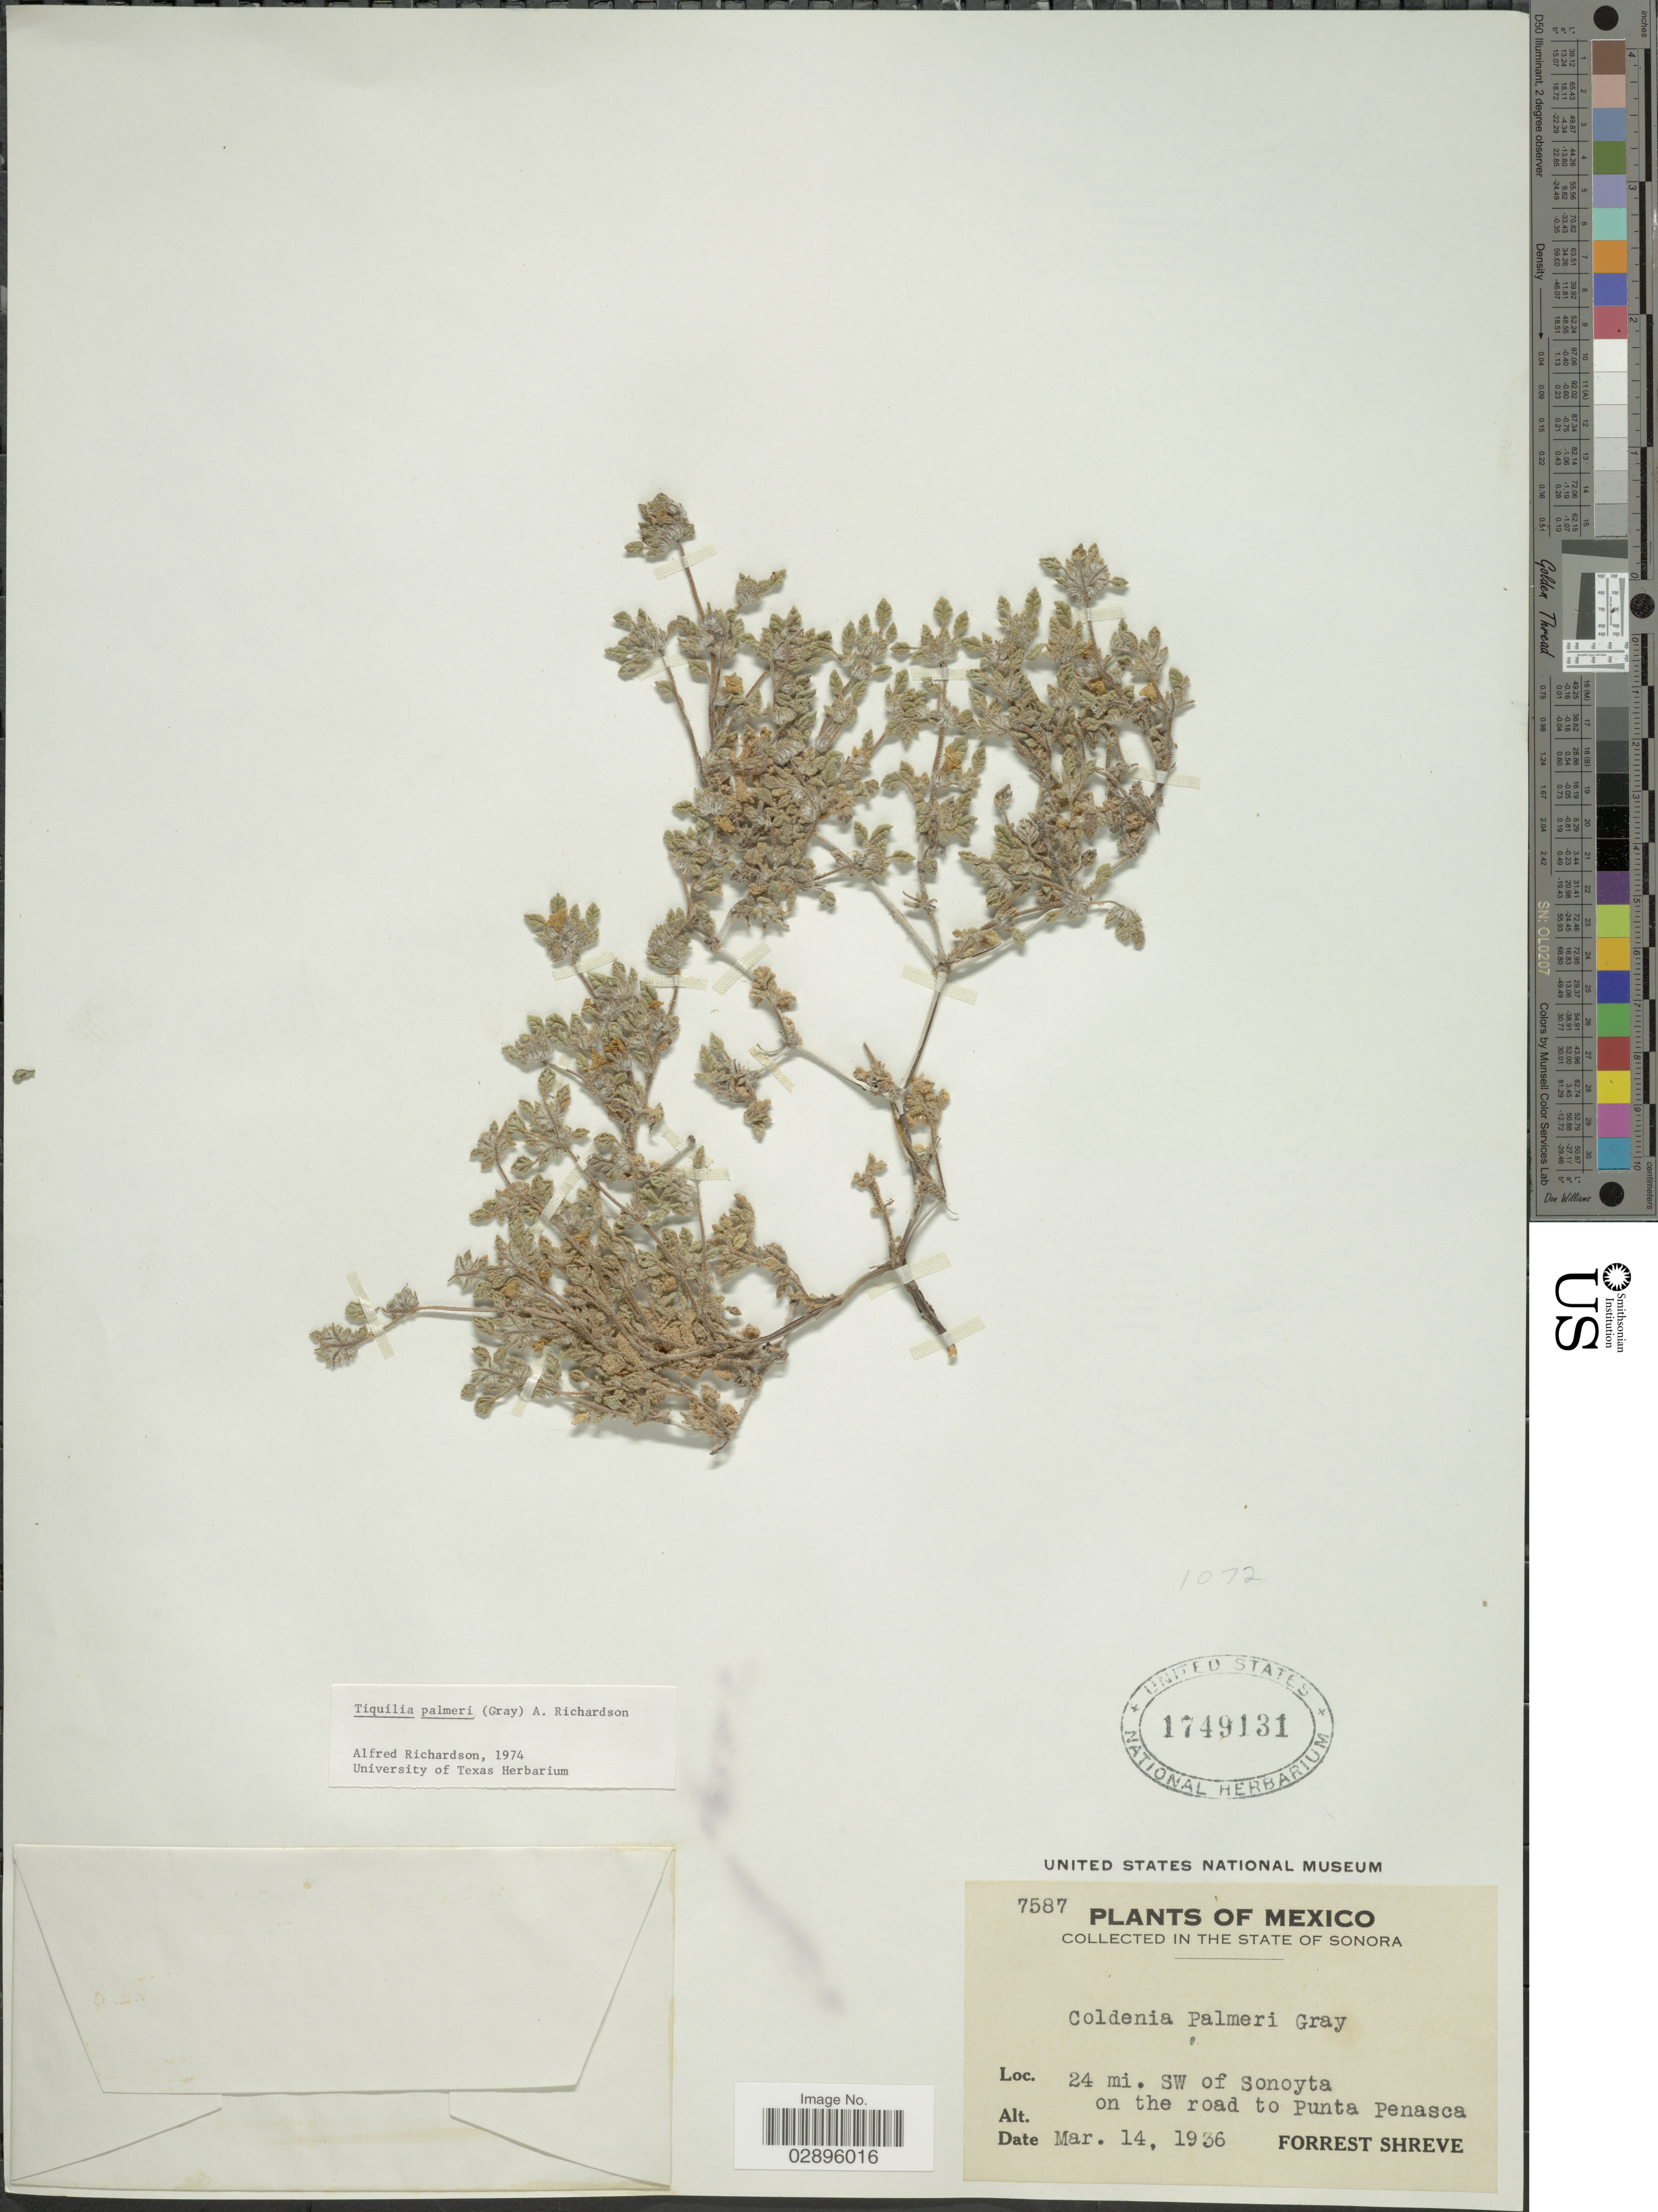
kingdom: Plantae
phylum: Tracheophyta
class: Magnoliopsida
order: Boraginales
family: Ehretiaceae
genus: Tiquilia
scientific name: Tiquilia palmeri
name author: (A. Gray) A.T. Richardson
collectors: F. Shreve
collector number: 7587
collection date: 1936-03-14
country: Mexico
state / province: Sonora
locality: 24 mi. SW of Sonoyta on the road to Punta Penasca.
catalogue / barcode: US 1749131